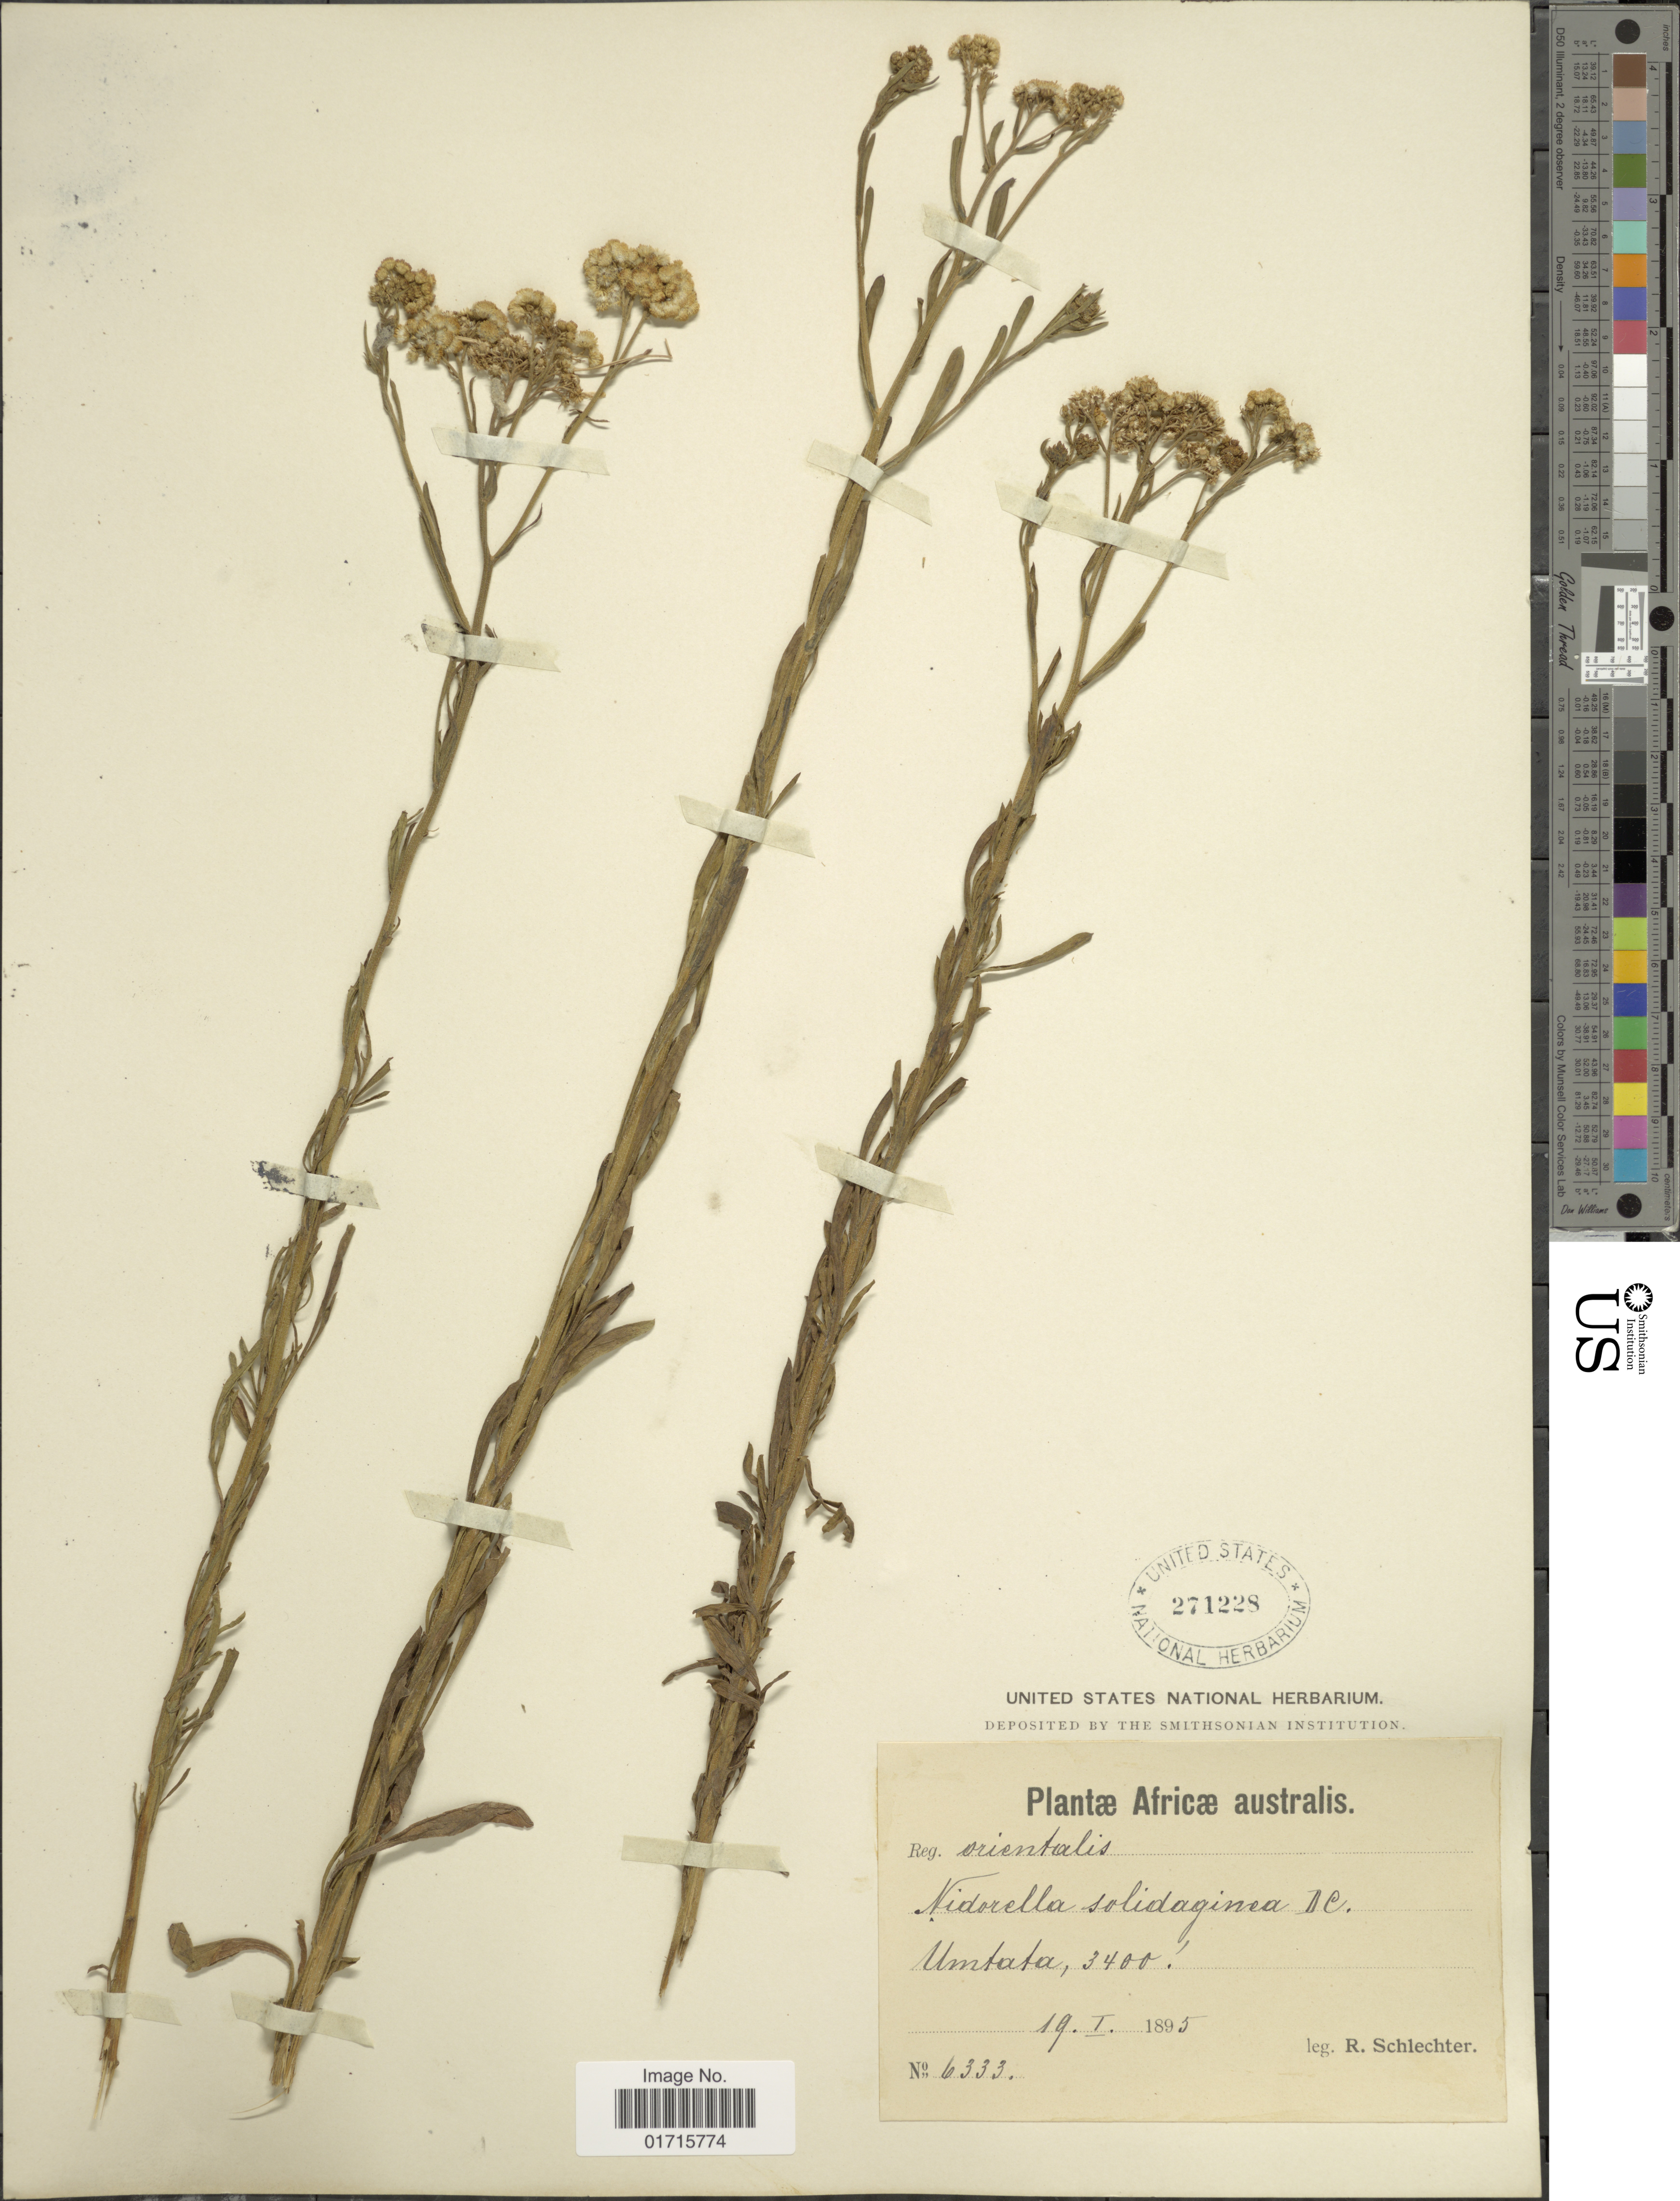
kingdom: Plantae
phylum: Tracheophyta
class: Magnoliopsida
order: Asterales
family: Asteraceae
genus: Nidorella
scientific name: Nidorella solidaginea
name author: DC.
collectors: F. R. R. Schlechter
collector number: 6333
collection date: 1895-01-19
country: South Africa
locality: Africae australis. Umtata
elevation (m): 1036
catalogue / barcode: US 271228